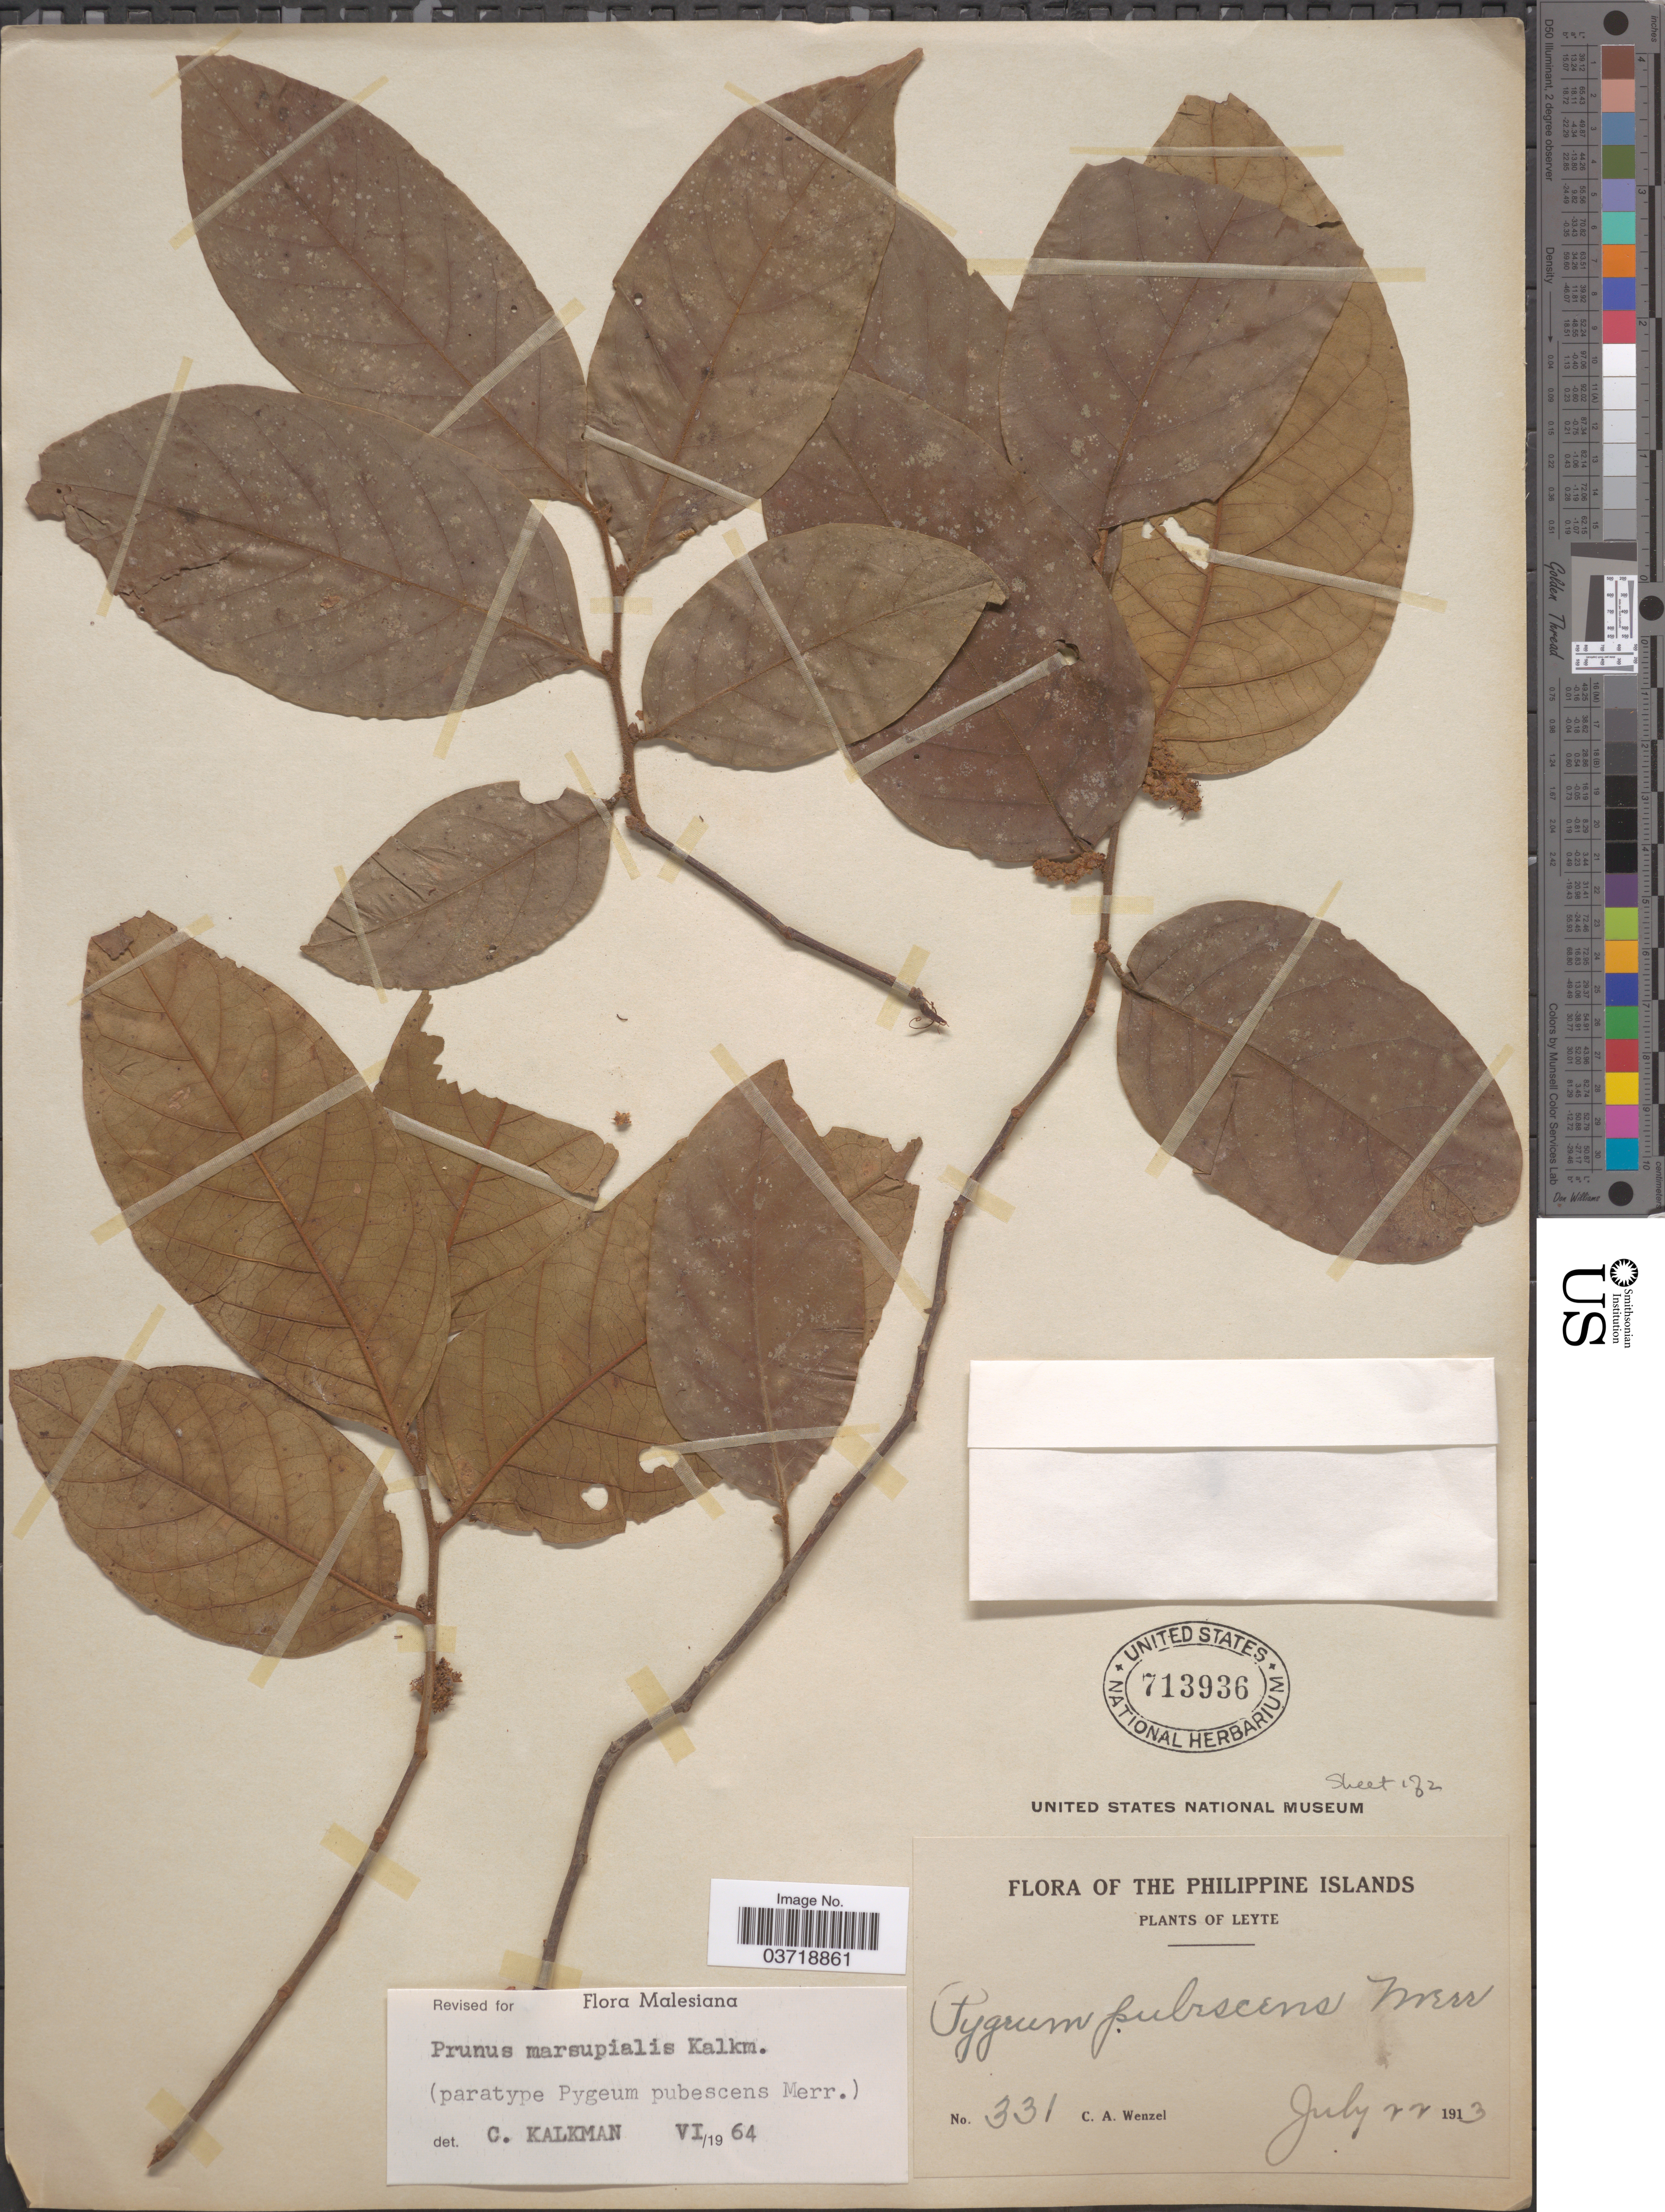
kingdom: Plantae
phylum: Tracheophyta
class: Magnoliopsida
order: Rosales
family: Rosaceae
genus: Prunus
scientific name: Prunus marsupialis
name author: Kalkman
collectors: C. Wenzel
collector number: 331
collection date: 1913-07-22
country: Philippines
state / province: Eastern Visayas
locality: Leyte.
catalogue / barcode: US 713936